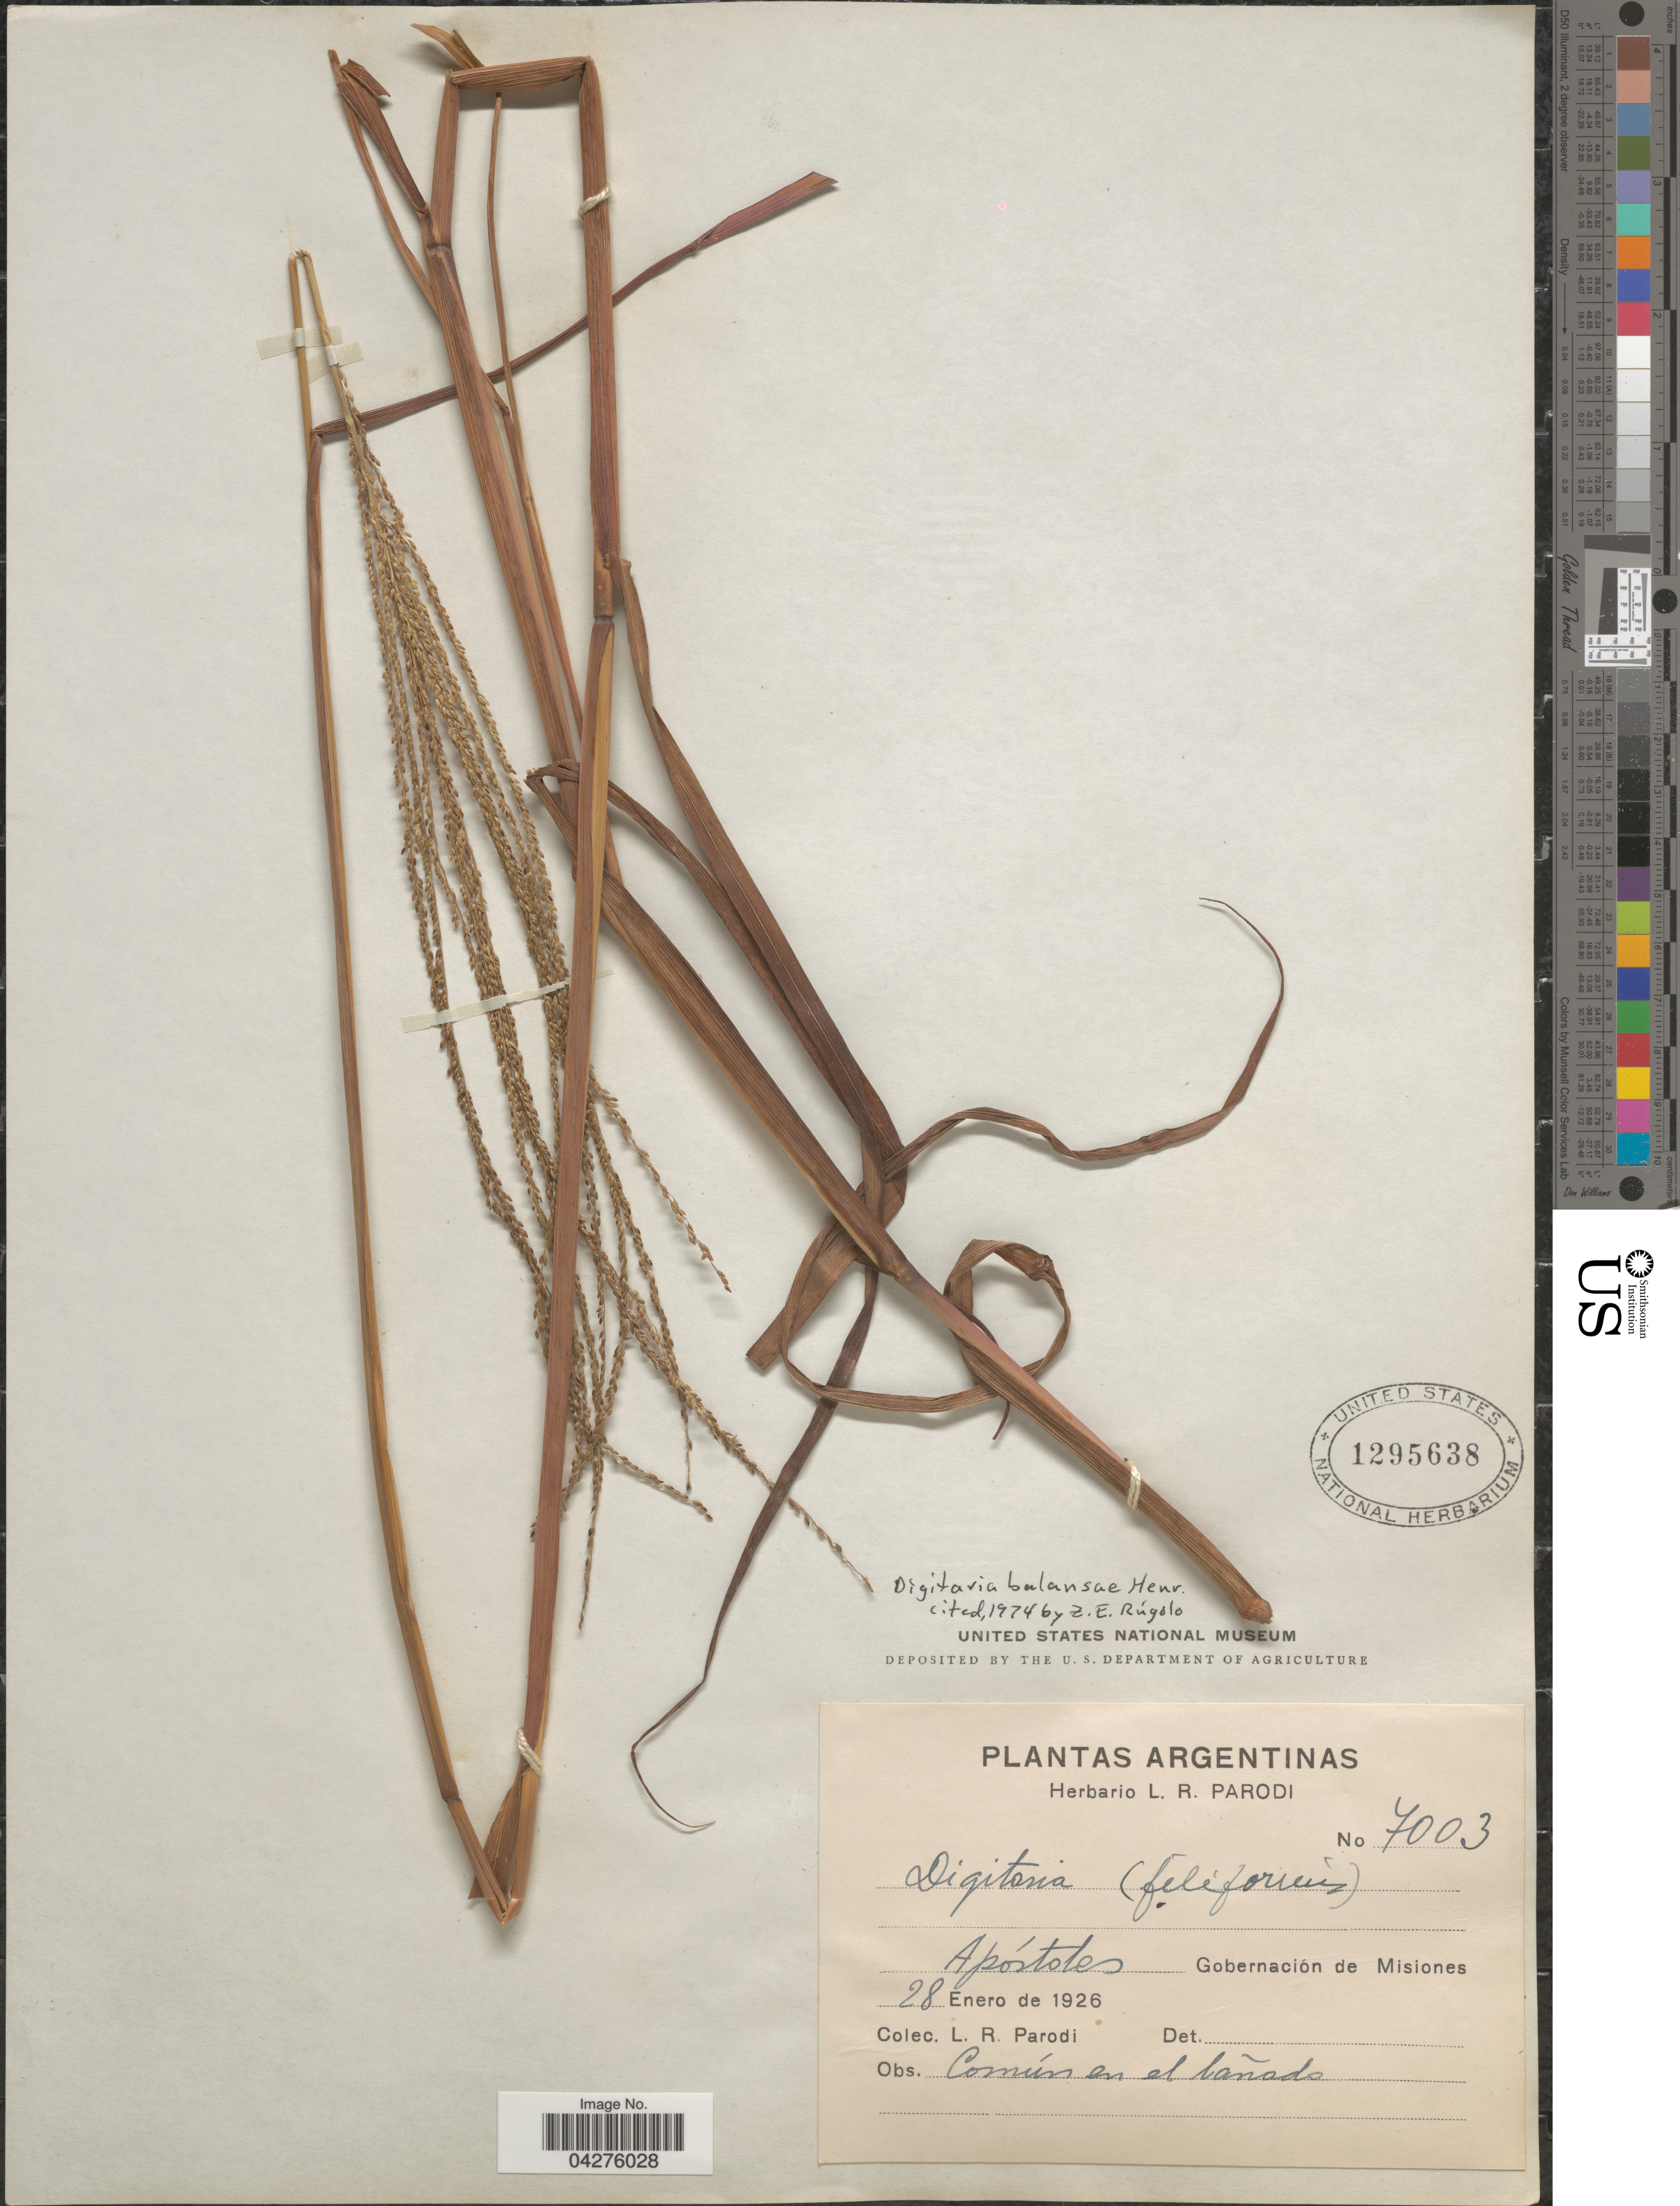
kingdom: Plantae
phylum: Tracheophyta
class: Liliopsida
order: Poales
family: Poaceae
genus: Digitaria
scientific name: Digitaria balansae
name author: Henr.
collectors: L. R. Parodi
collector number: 7003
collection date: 1926-01-28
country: Argentina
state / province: Misiones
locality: Apóstoles Gobernación de Misiones. Común en el Cañado.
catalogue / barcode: US 1295638